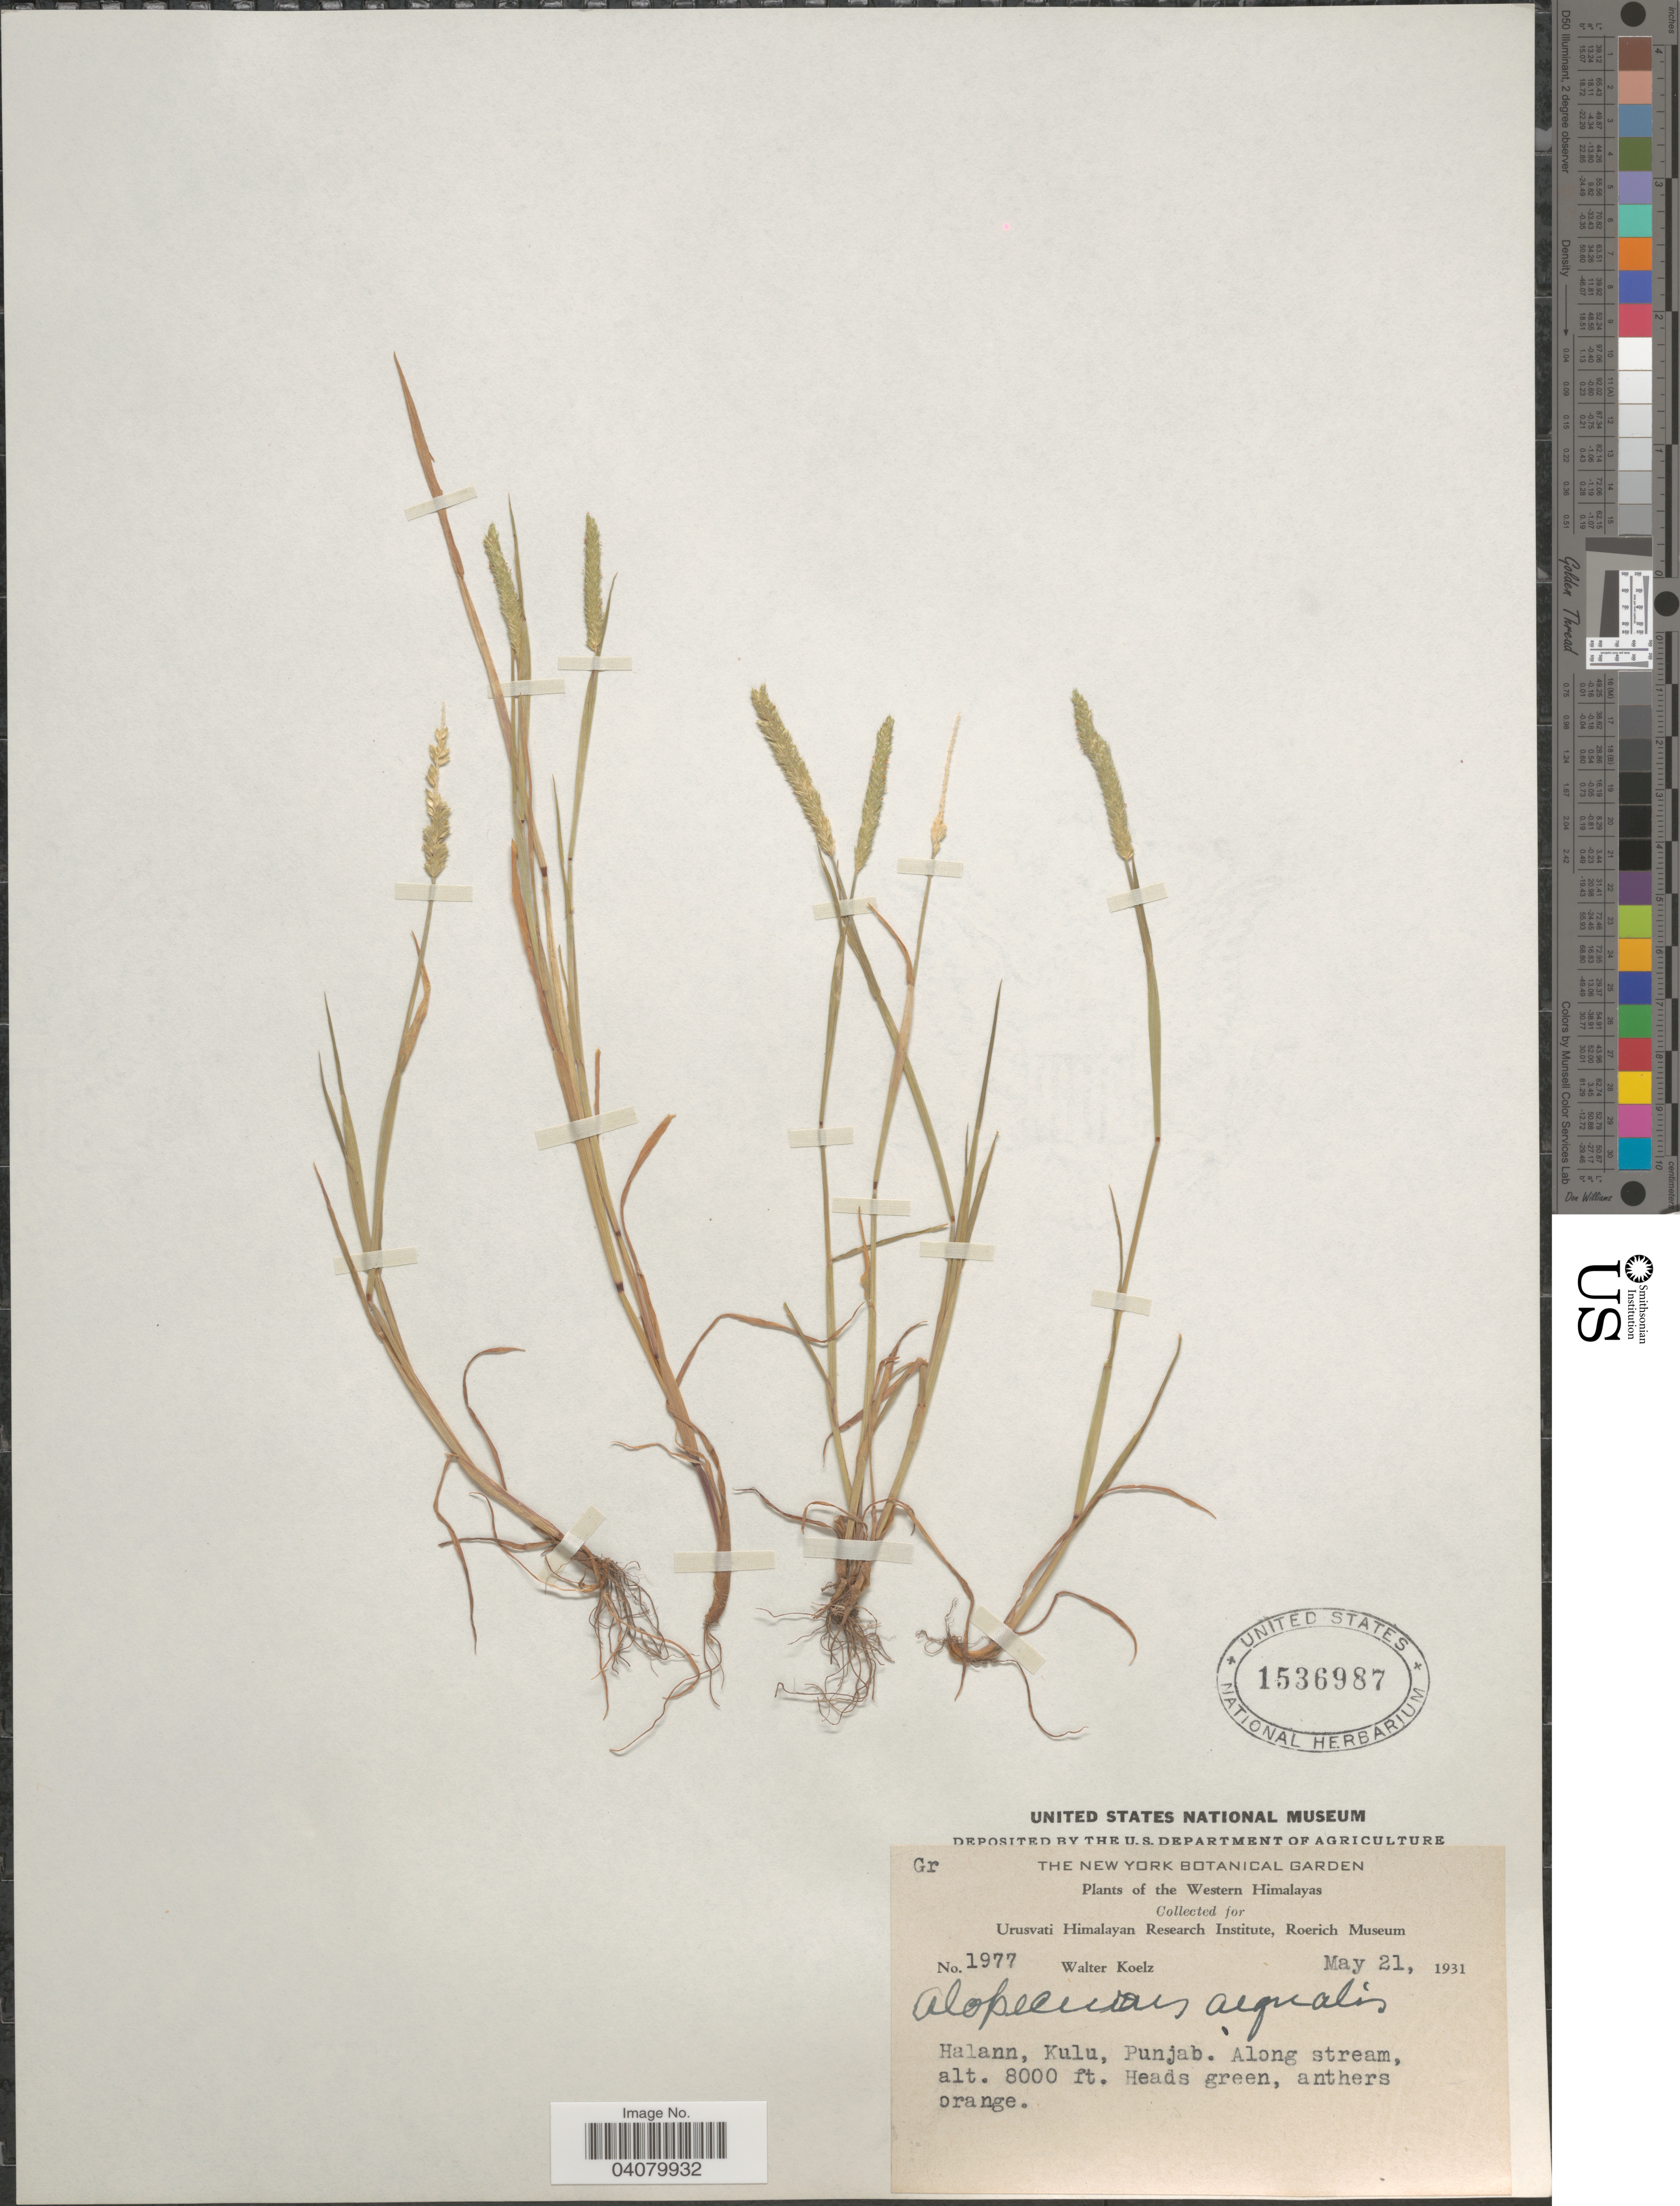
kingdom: Plantae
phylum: Tracheophyta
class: Liliopsida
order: Poales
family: Poaceae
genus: Alopecurus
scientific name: Alopecurus aequalis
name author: Sobol.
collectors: W. N. Koelz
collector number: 1977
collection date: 1931-05-21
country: India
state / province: Punjab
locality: Western Himalayas. Halann, Kulu. Along stream.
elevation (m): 2438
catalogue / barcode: US 1536987